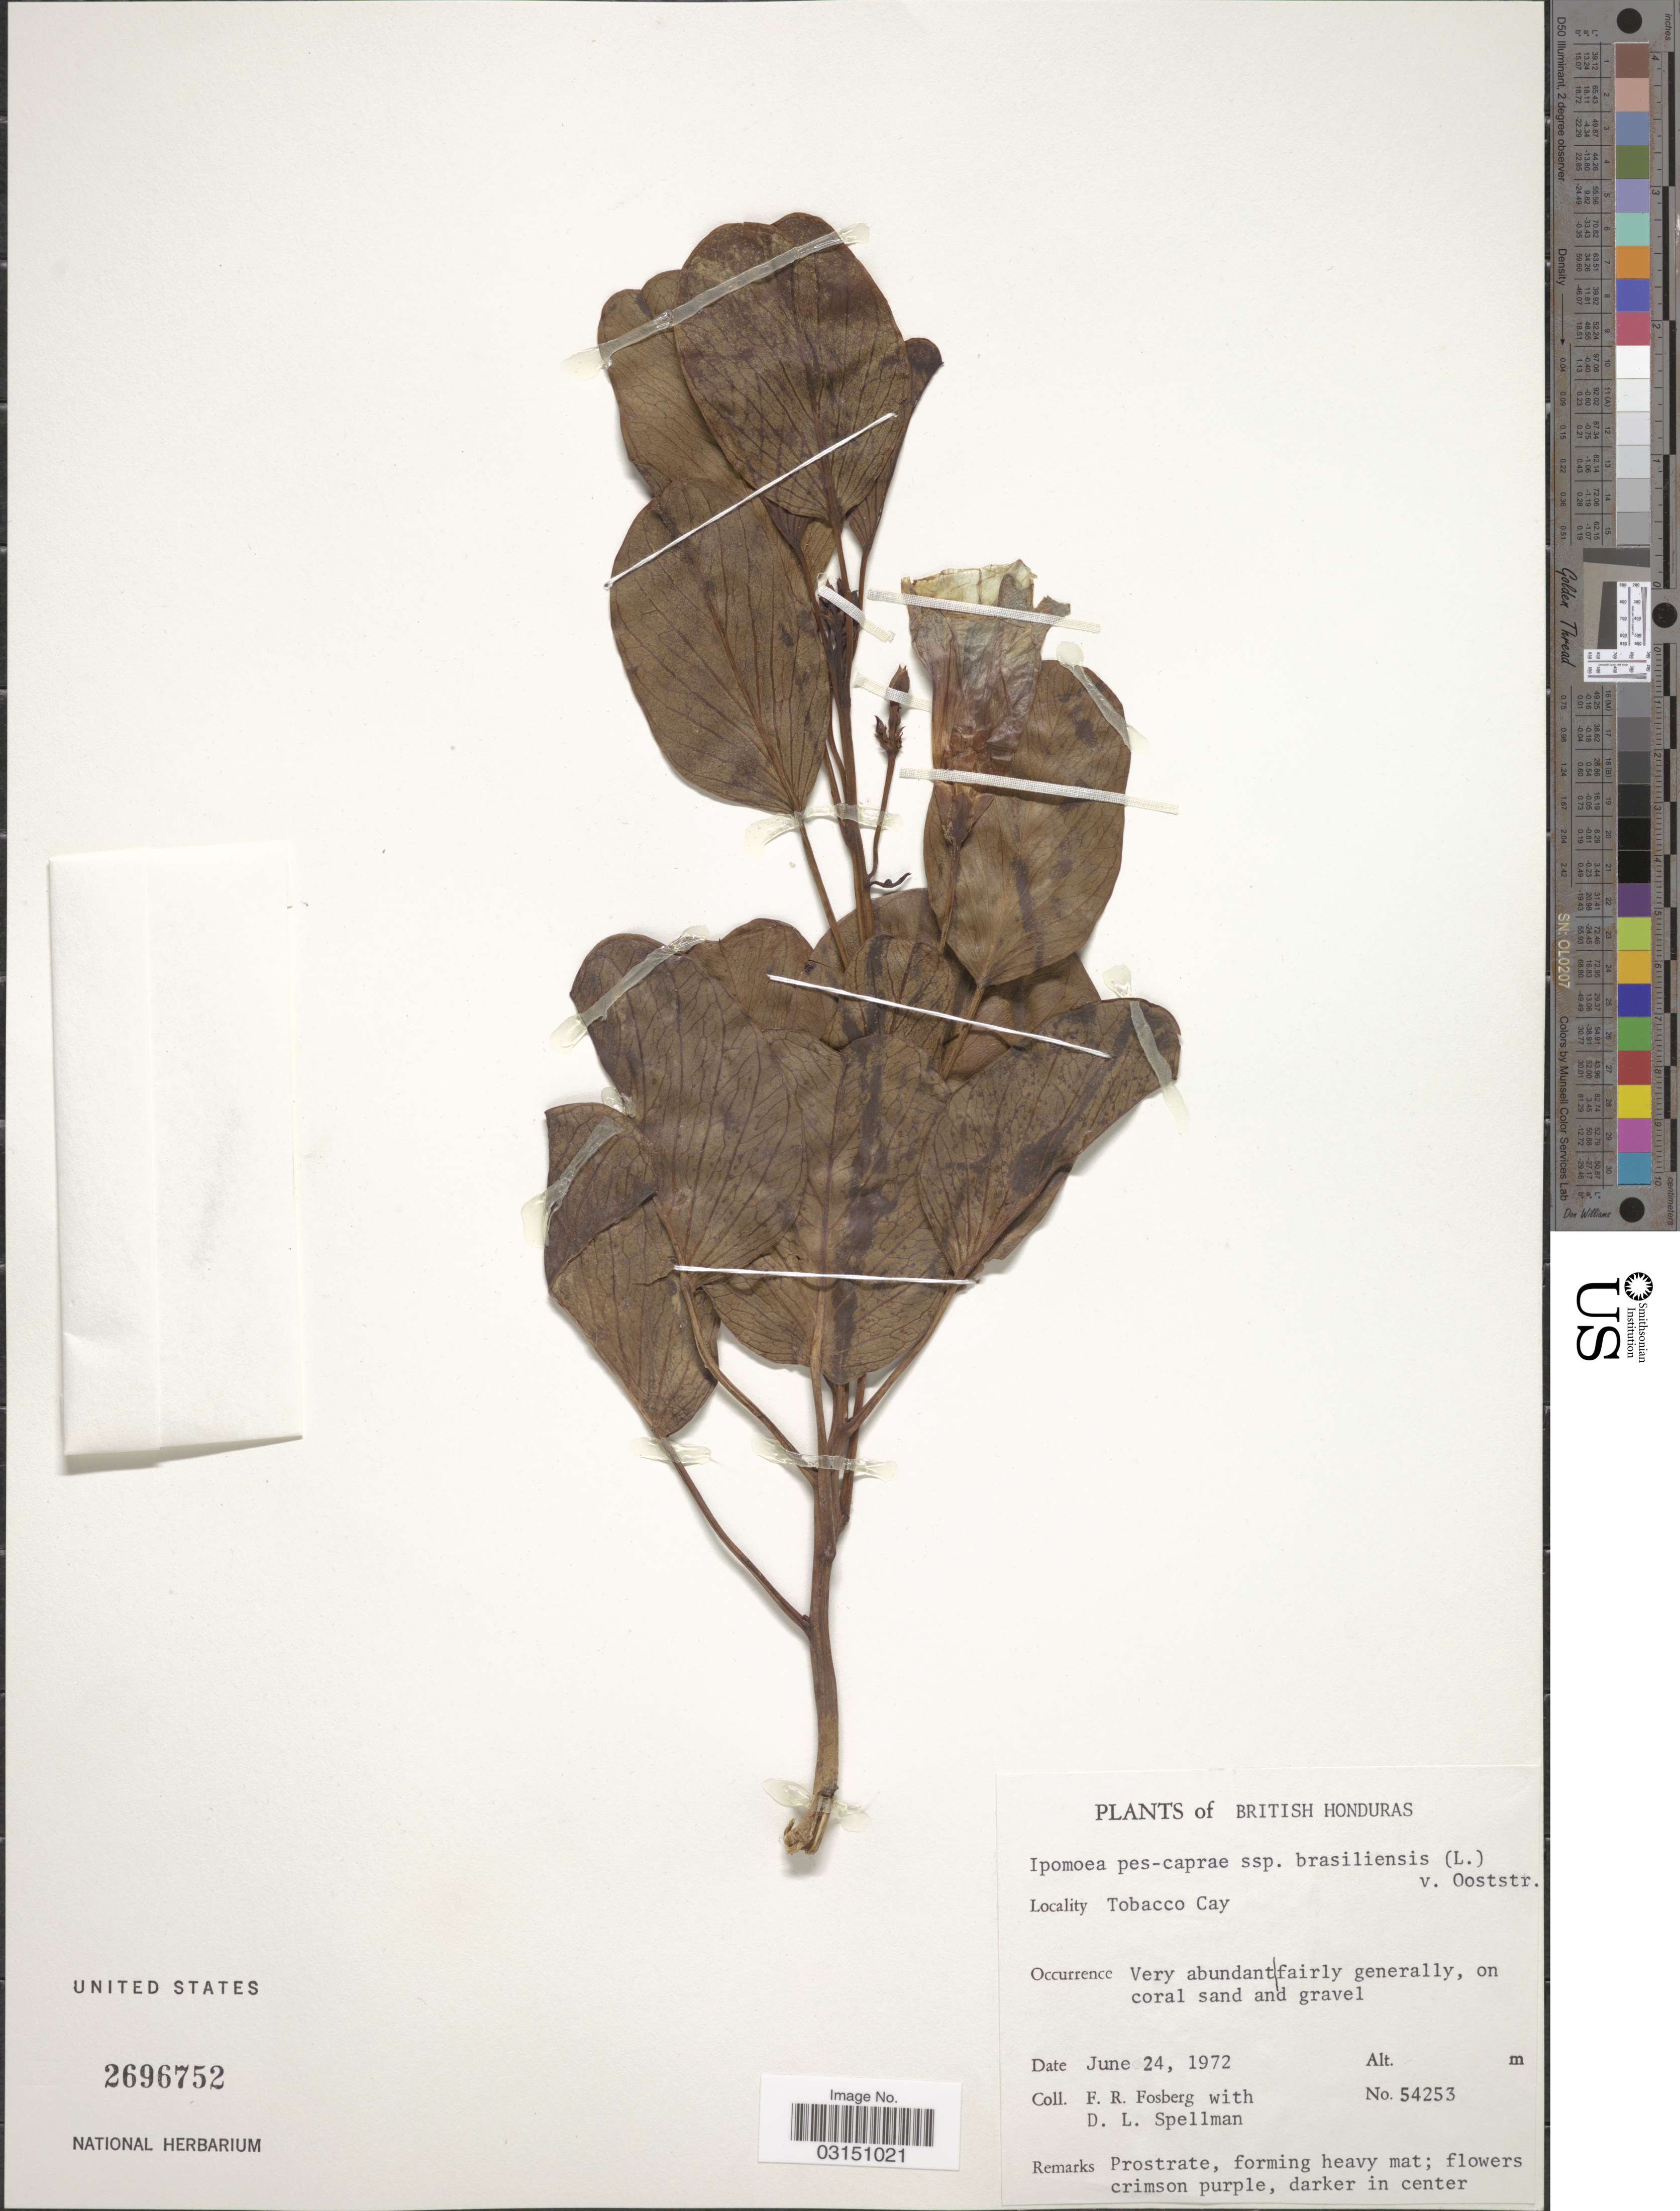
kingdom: Plantae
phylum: Tracheophyta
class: Magnoliopsida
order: Solanales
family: Convolvulaceae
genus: Ipomoea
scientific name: Ipomoea pes-caprae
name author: (L.) R. Br.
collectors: F. R. Fosberg & D. L. Spellman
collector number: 54253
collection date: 1972-06-24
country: Belize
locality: British Honduras. Tobacco Cay.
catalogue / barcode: US 2696752